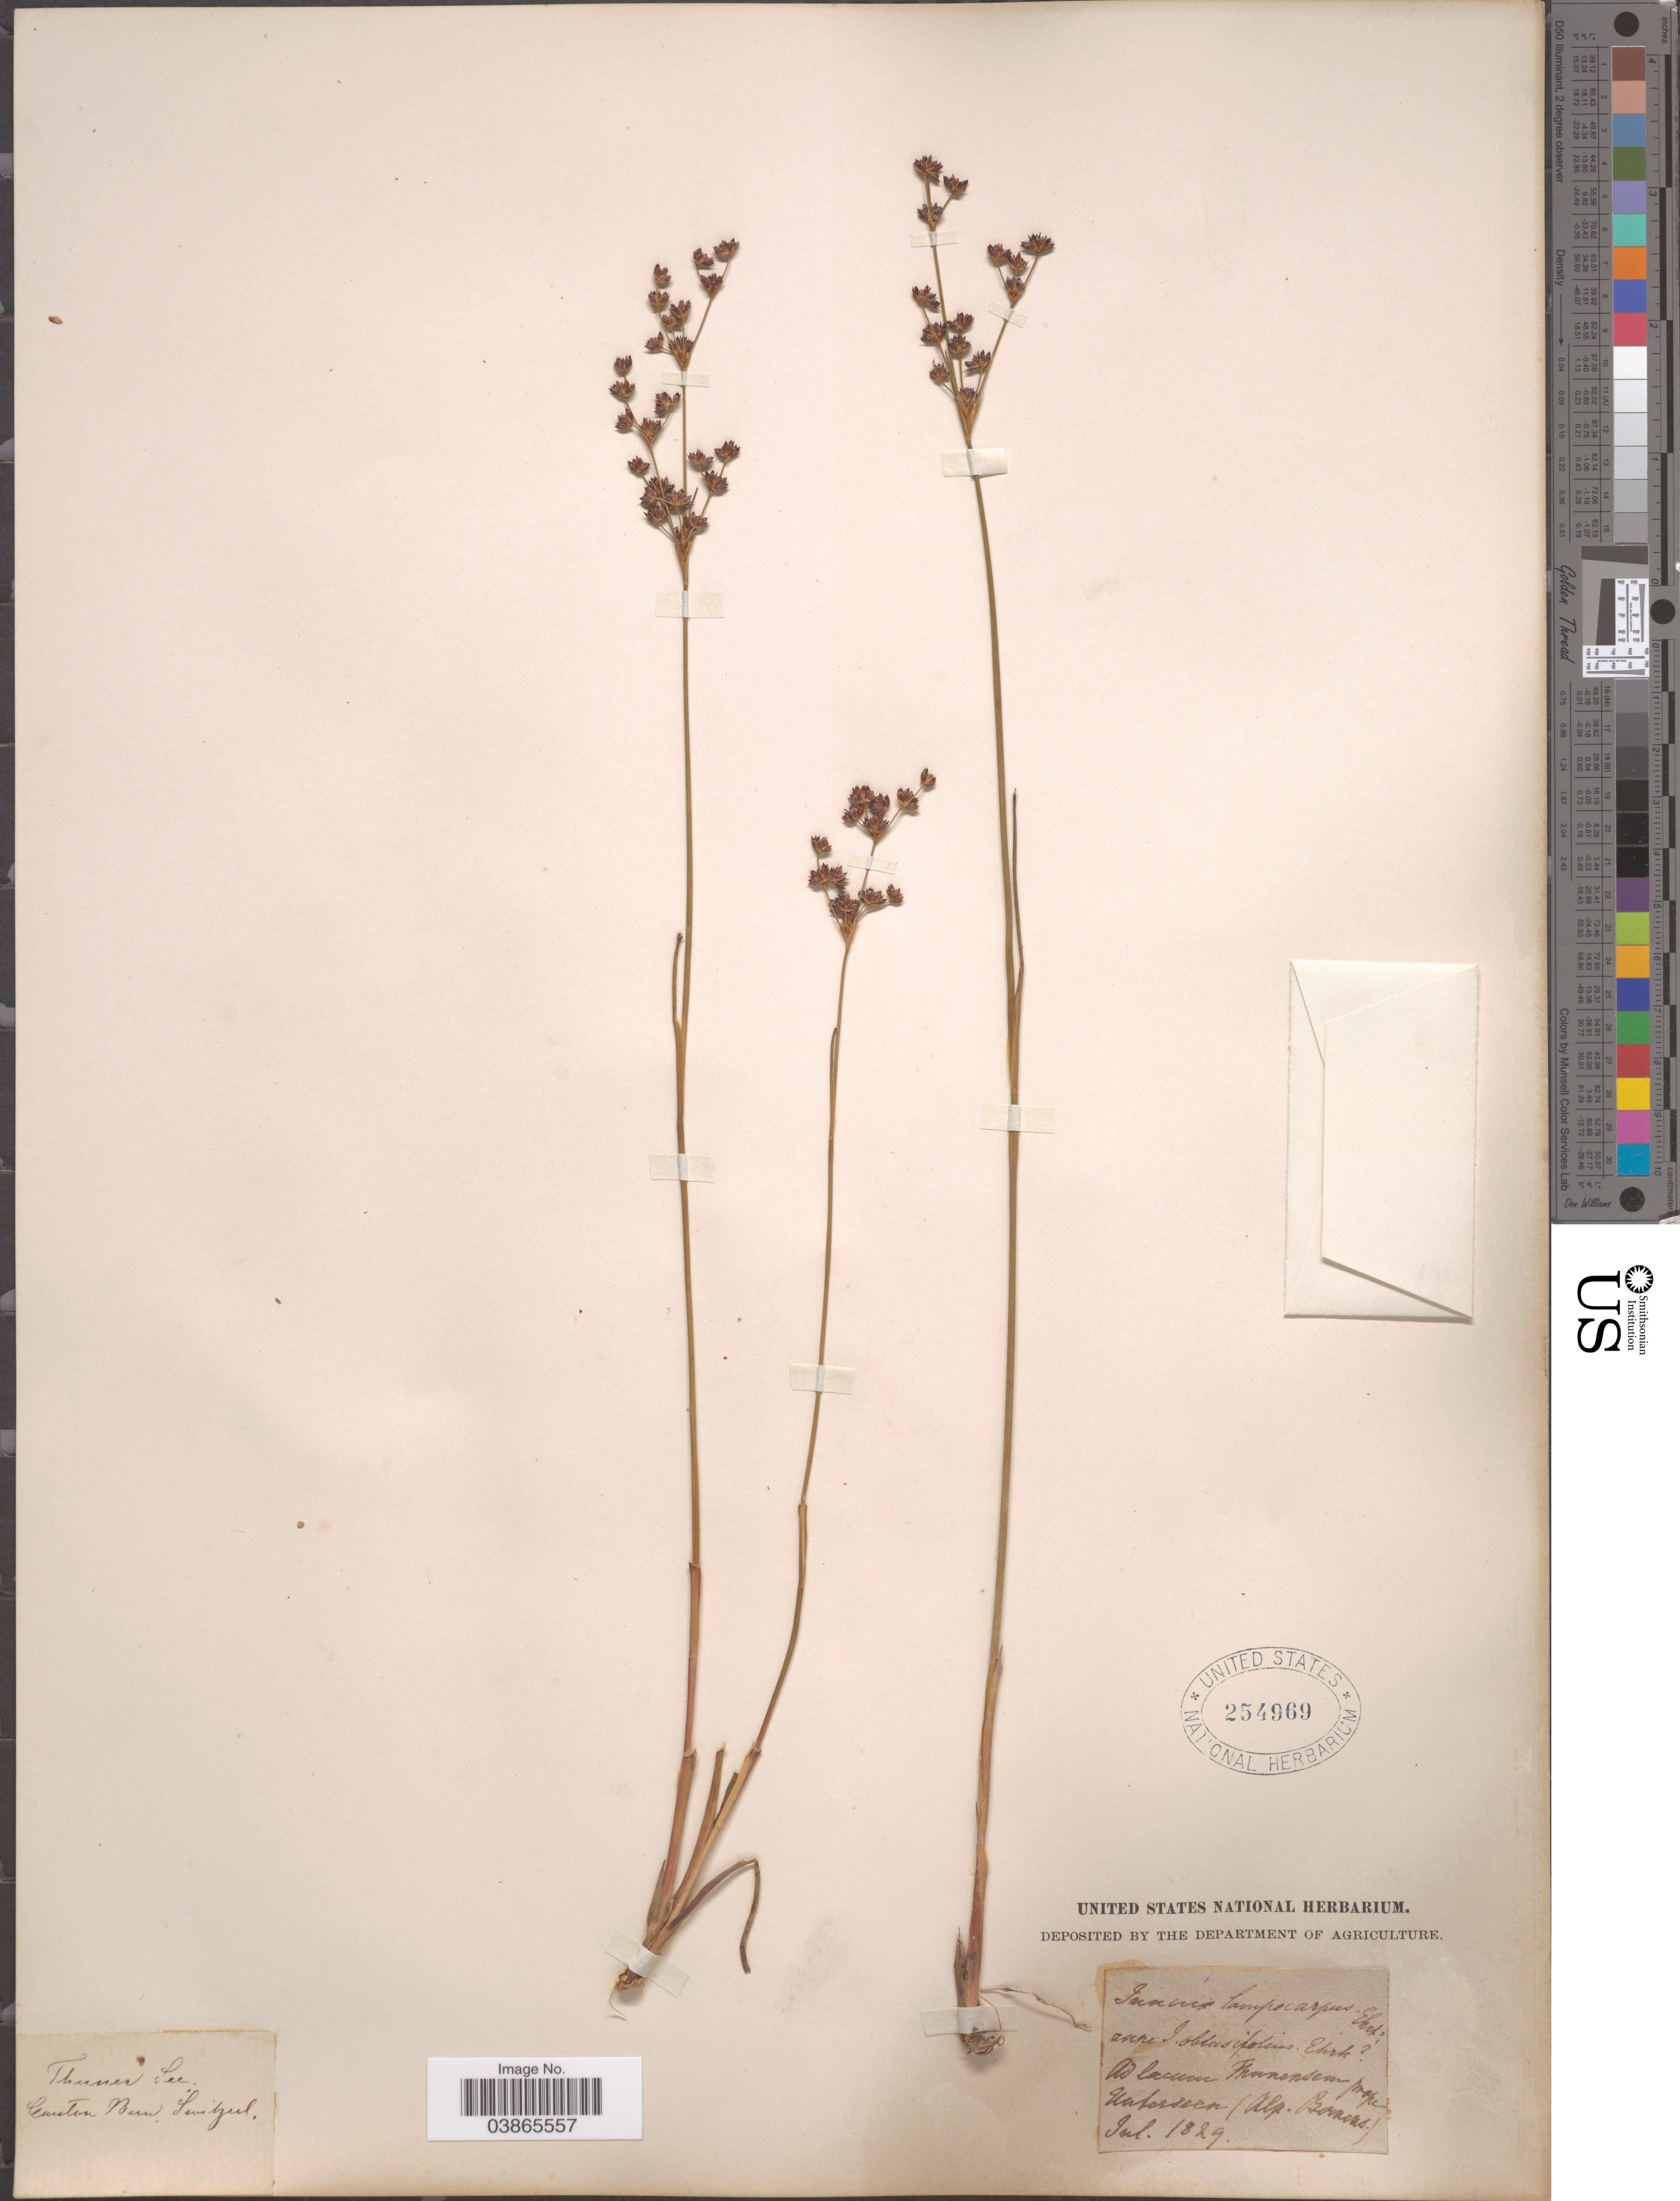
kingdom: Plantae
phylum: Tracheophyta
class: Liliopsida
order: Poales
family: Juncaceae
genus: Juncus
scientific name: Juncus lampocarpus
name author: Ehrh.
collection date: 1829-07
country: Switzerland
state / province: Bern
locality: Thuner See. Canton Bern. Ad lacum Thunensem prope Unterseen (Alp. Bernens).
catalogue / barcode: US 254969